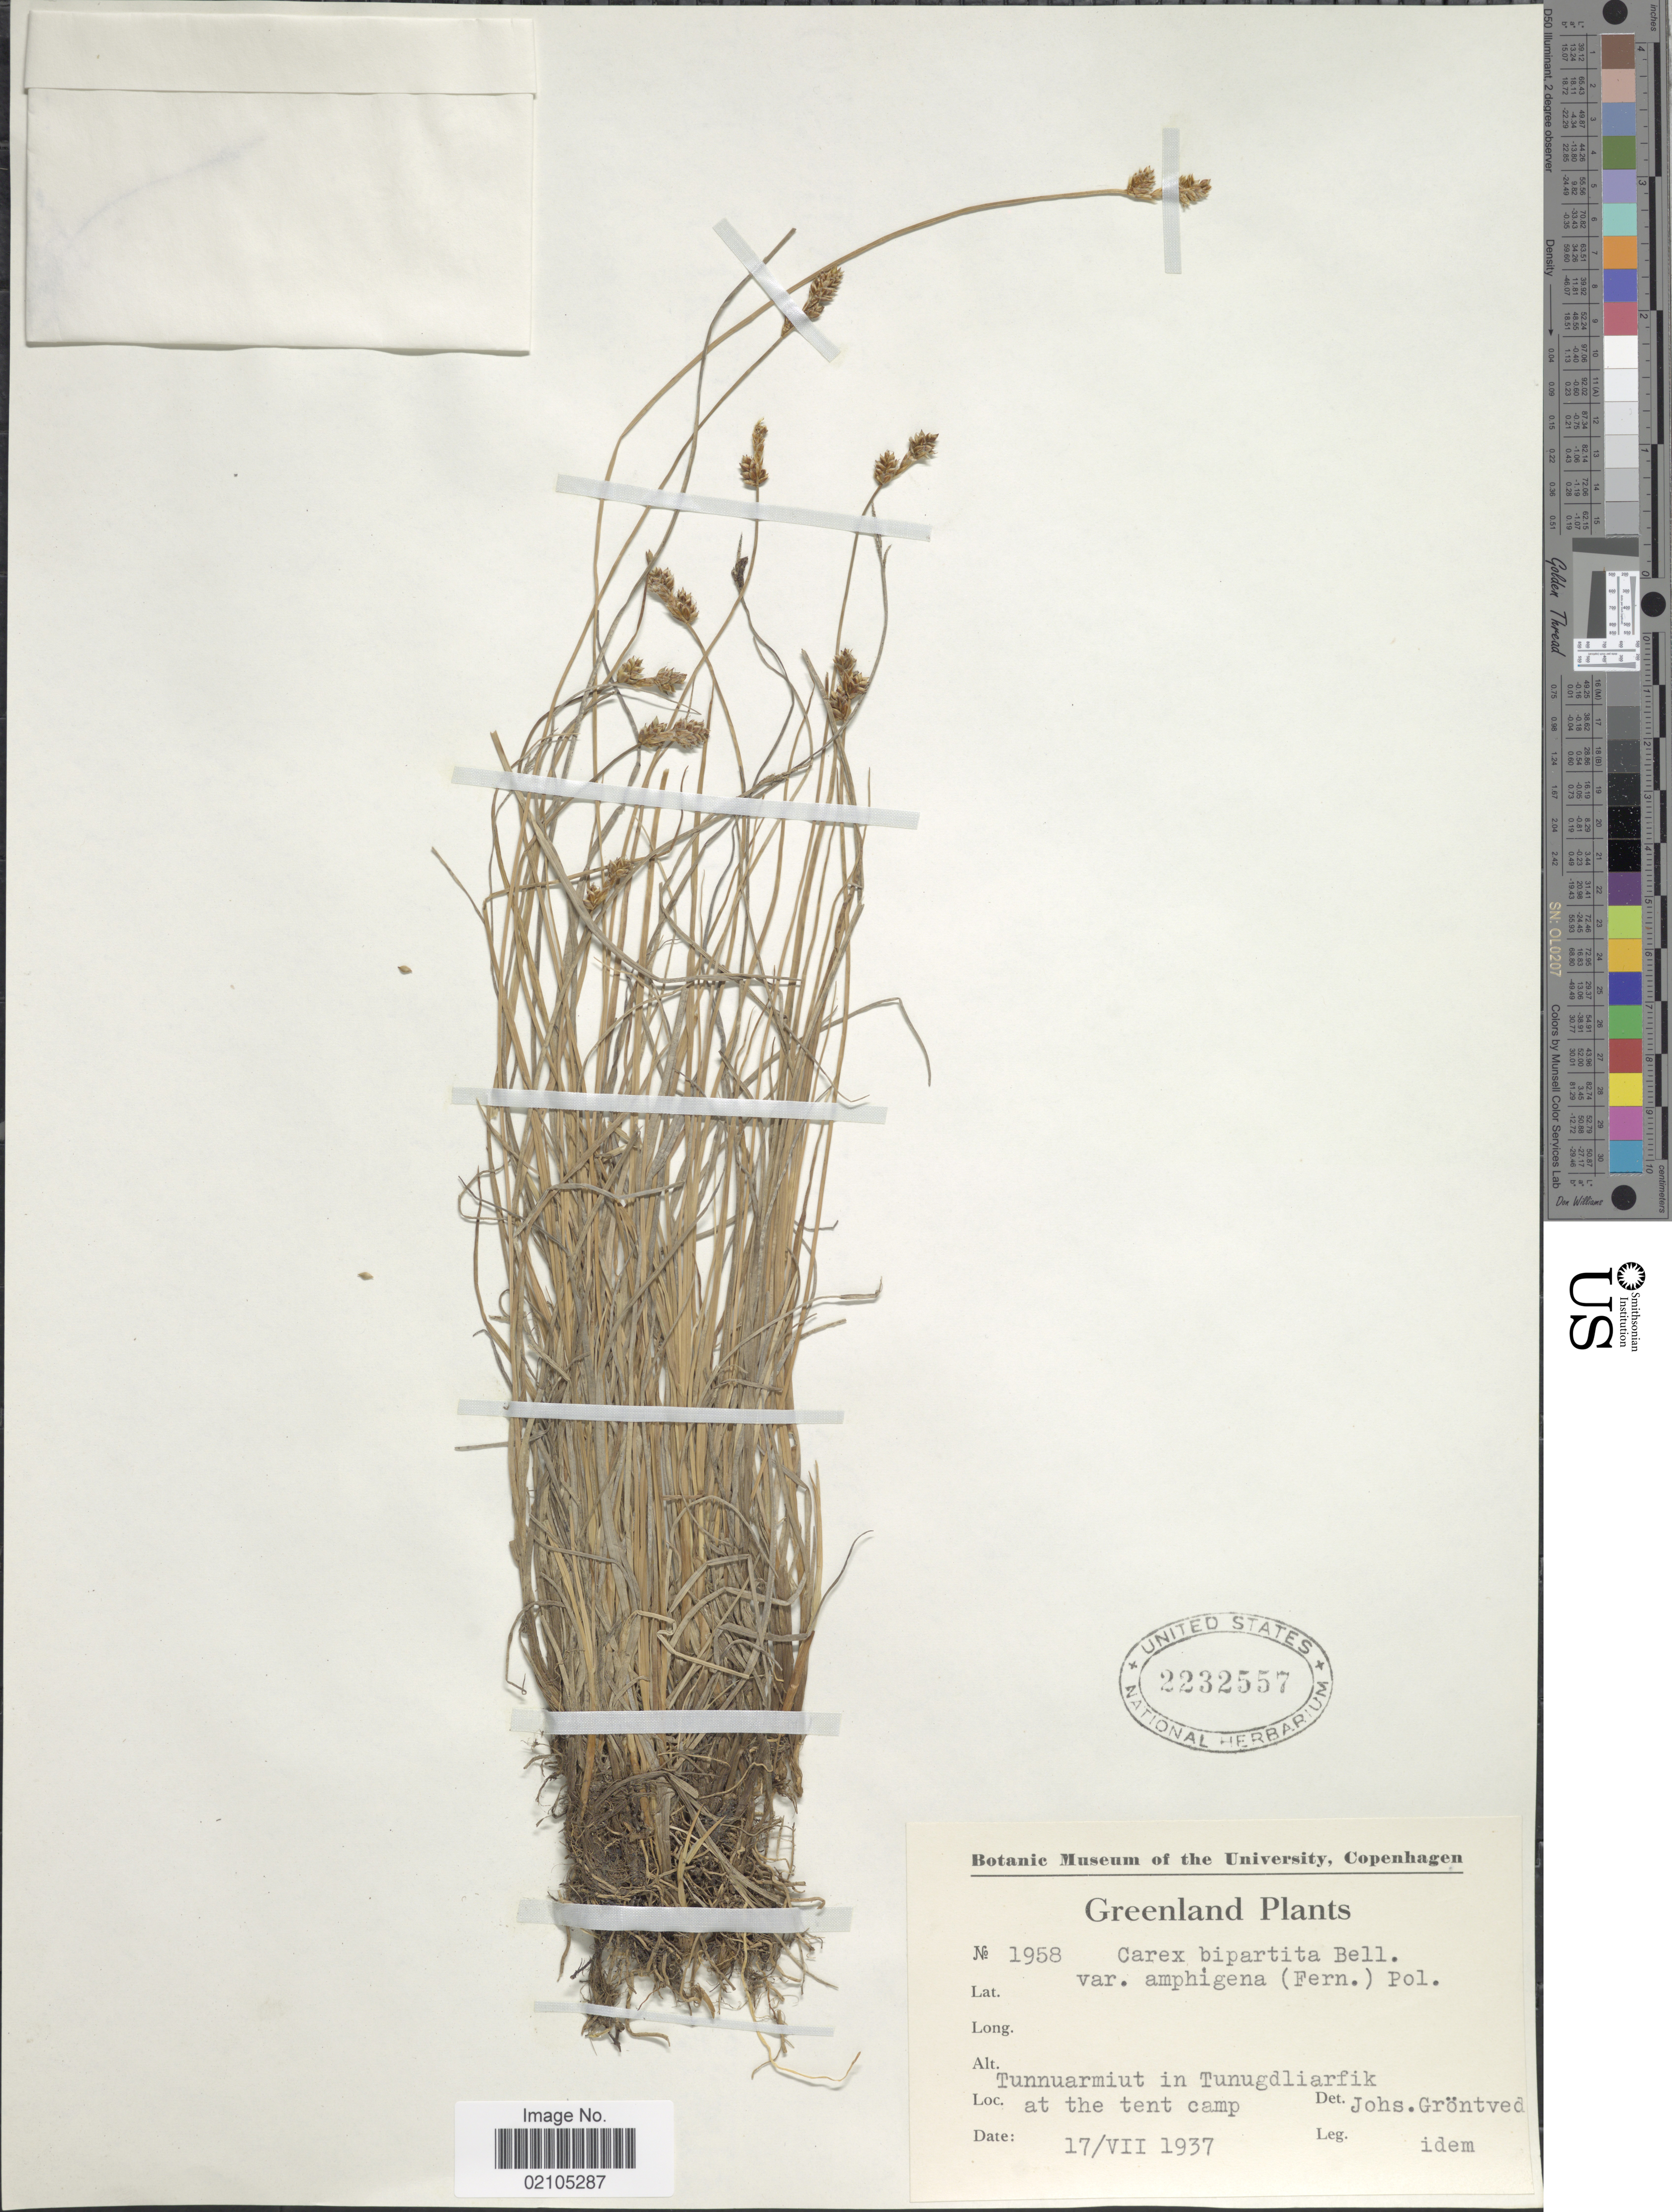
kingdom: Plantae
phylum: Tracheophyta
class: Liliopsida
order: Poales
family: Cyperaceae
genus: Carex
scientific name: Carex lachenalii subsp. lachenalii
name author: Schkuhr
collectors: J. Gröntved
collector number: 1958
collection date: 1937-07-17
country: Greenland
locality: Greenland, Tunnuarmiut in Tunugdliarfik at the tent camp.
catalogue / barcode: US 2232557